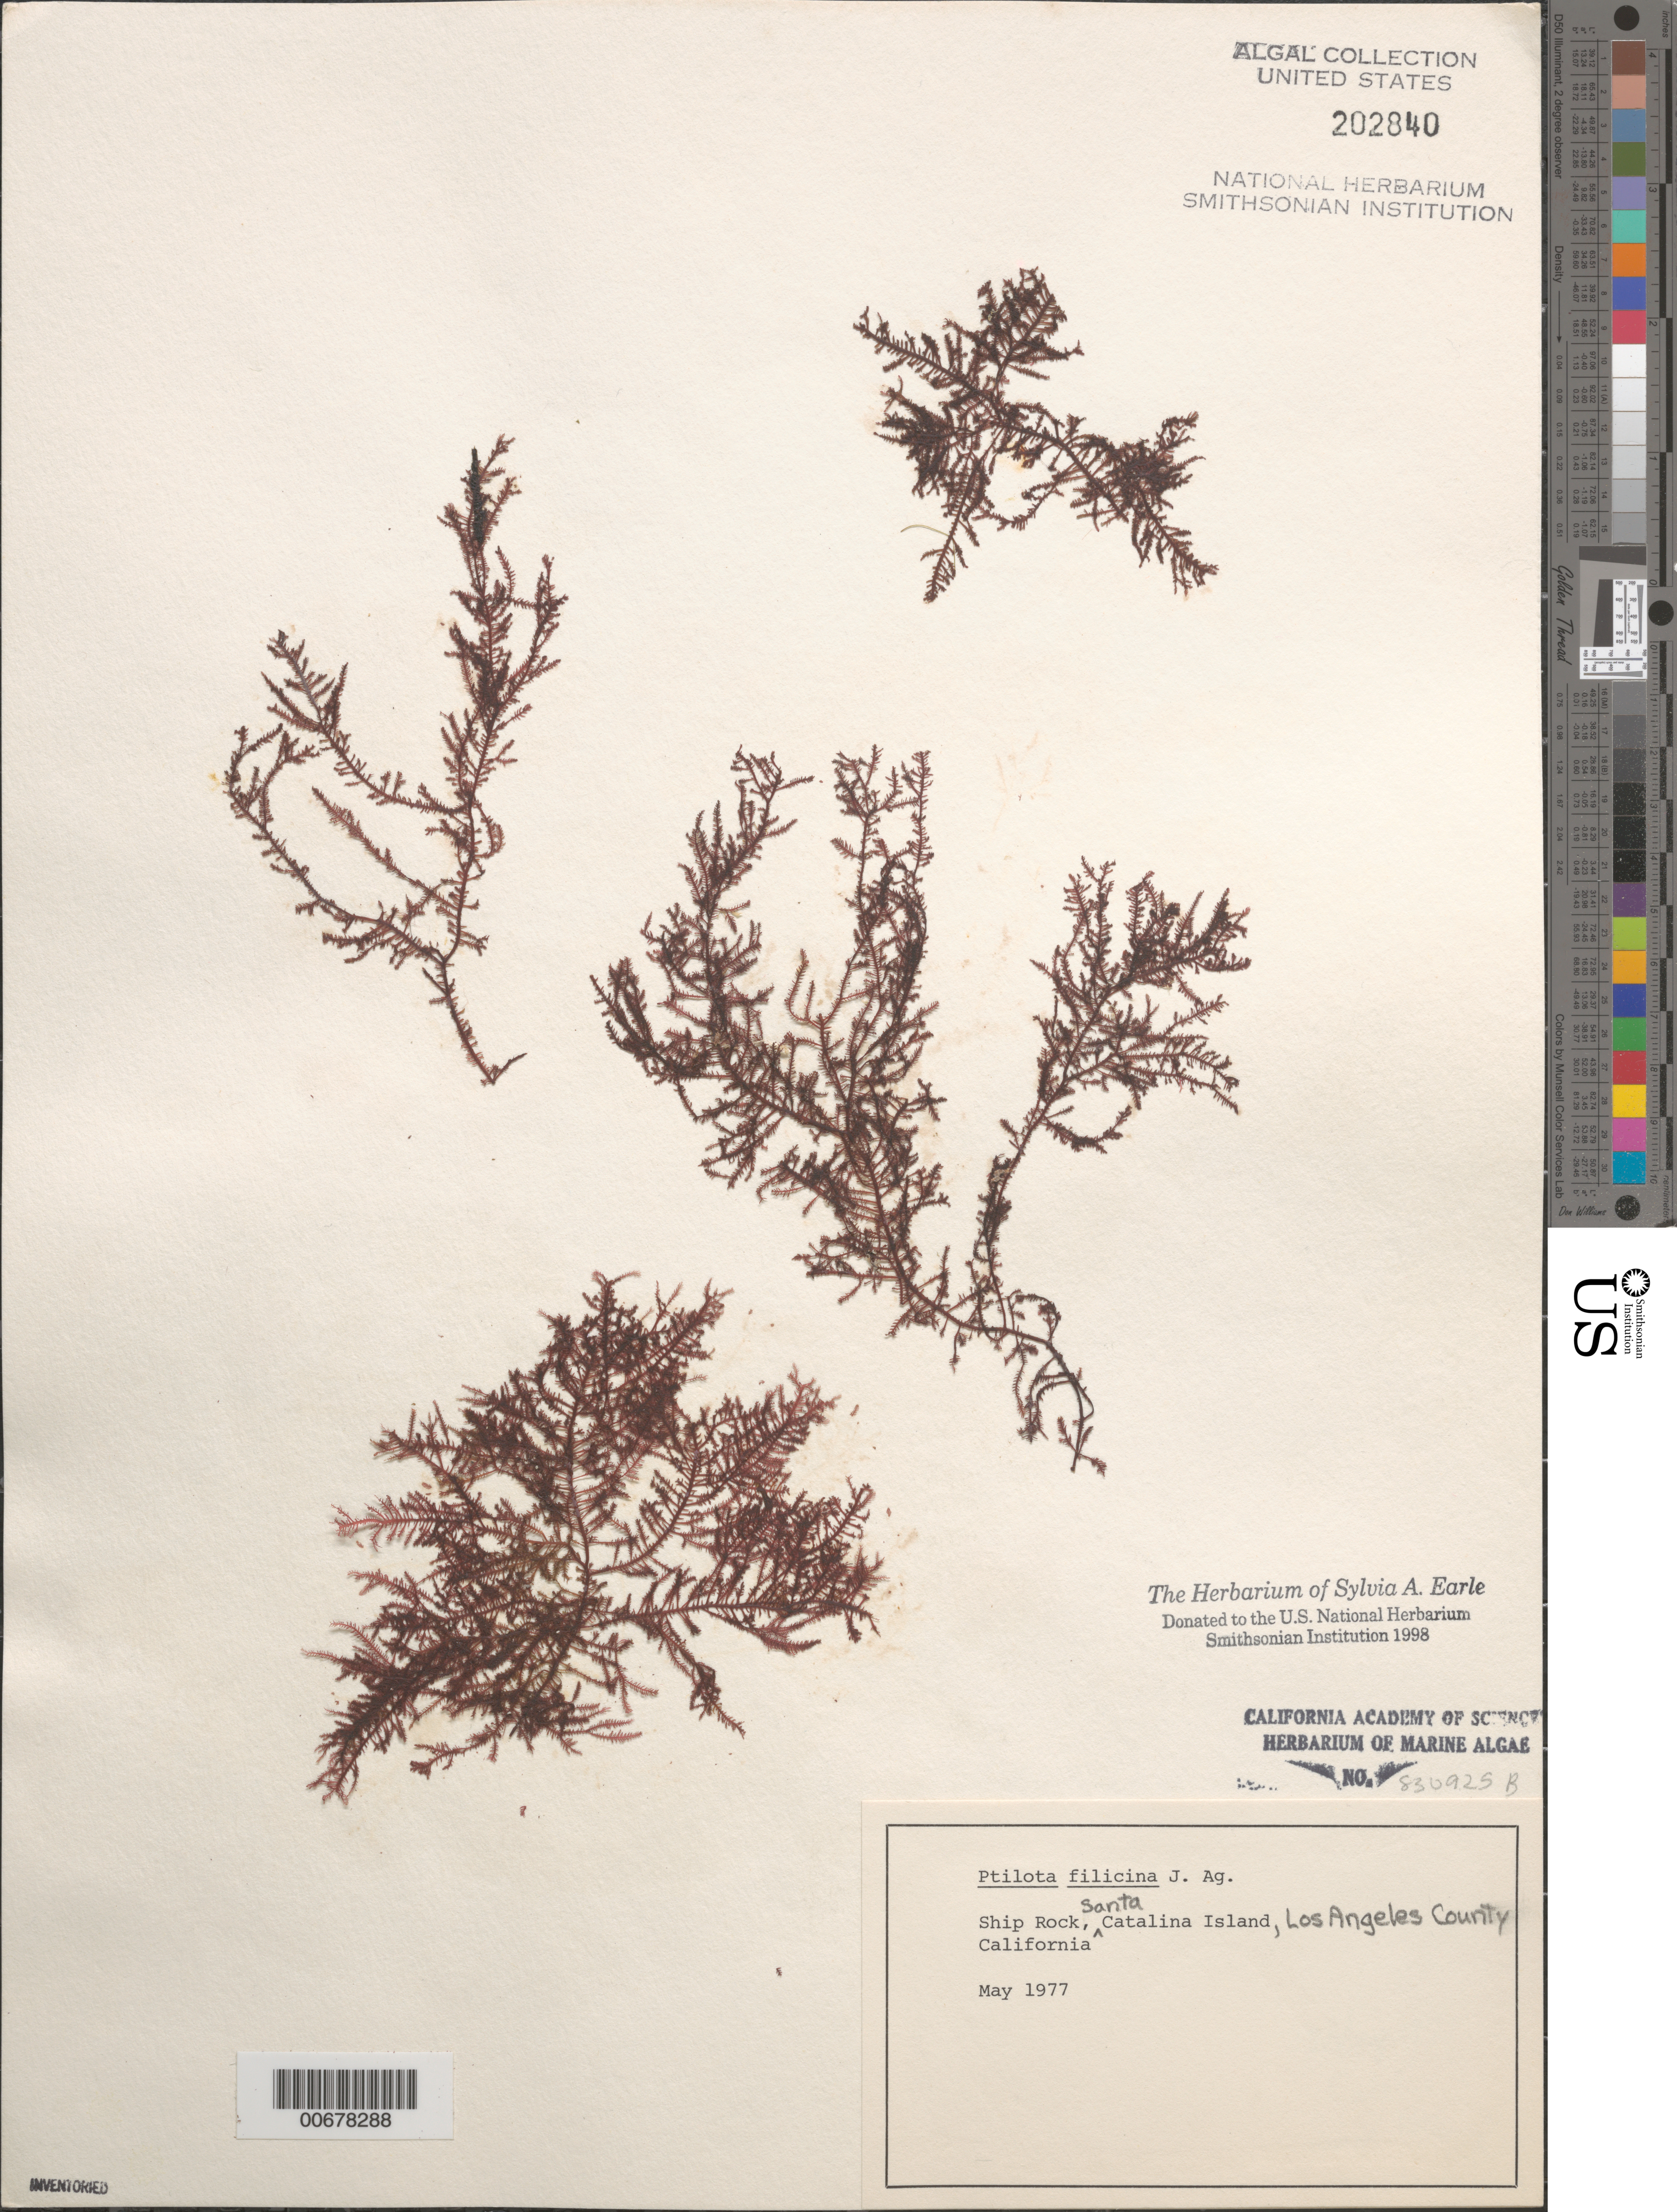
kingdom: Plantae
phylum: Rhodophyta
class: Florideophyceae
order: Ceramiales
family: Wrangeliaceae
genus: Ptilota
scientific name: Ptilota filicina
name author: J. Agardh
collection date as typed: May 1977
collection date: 1977-05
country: United States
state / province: California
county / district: Los Angeles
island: Santa Catalina Island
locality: Ship Rock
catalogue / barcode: US 202840